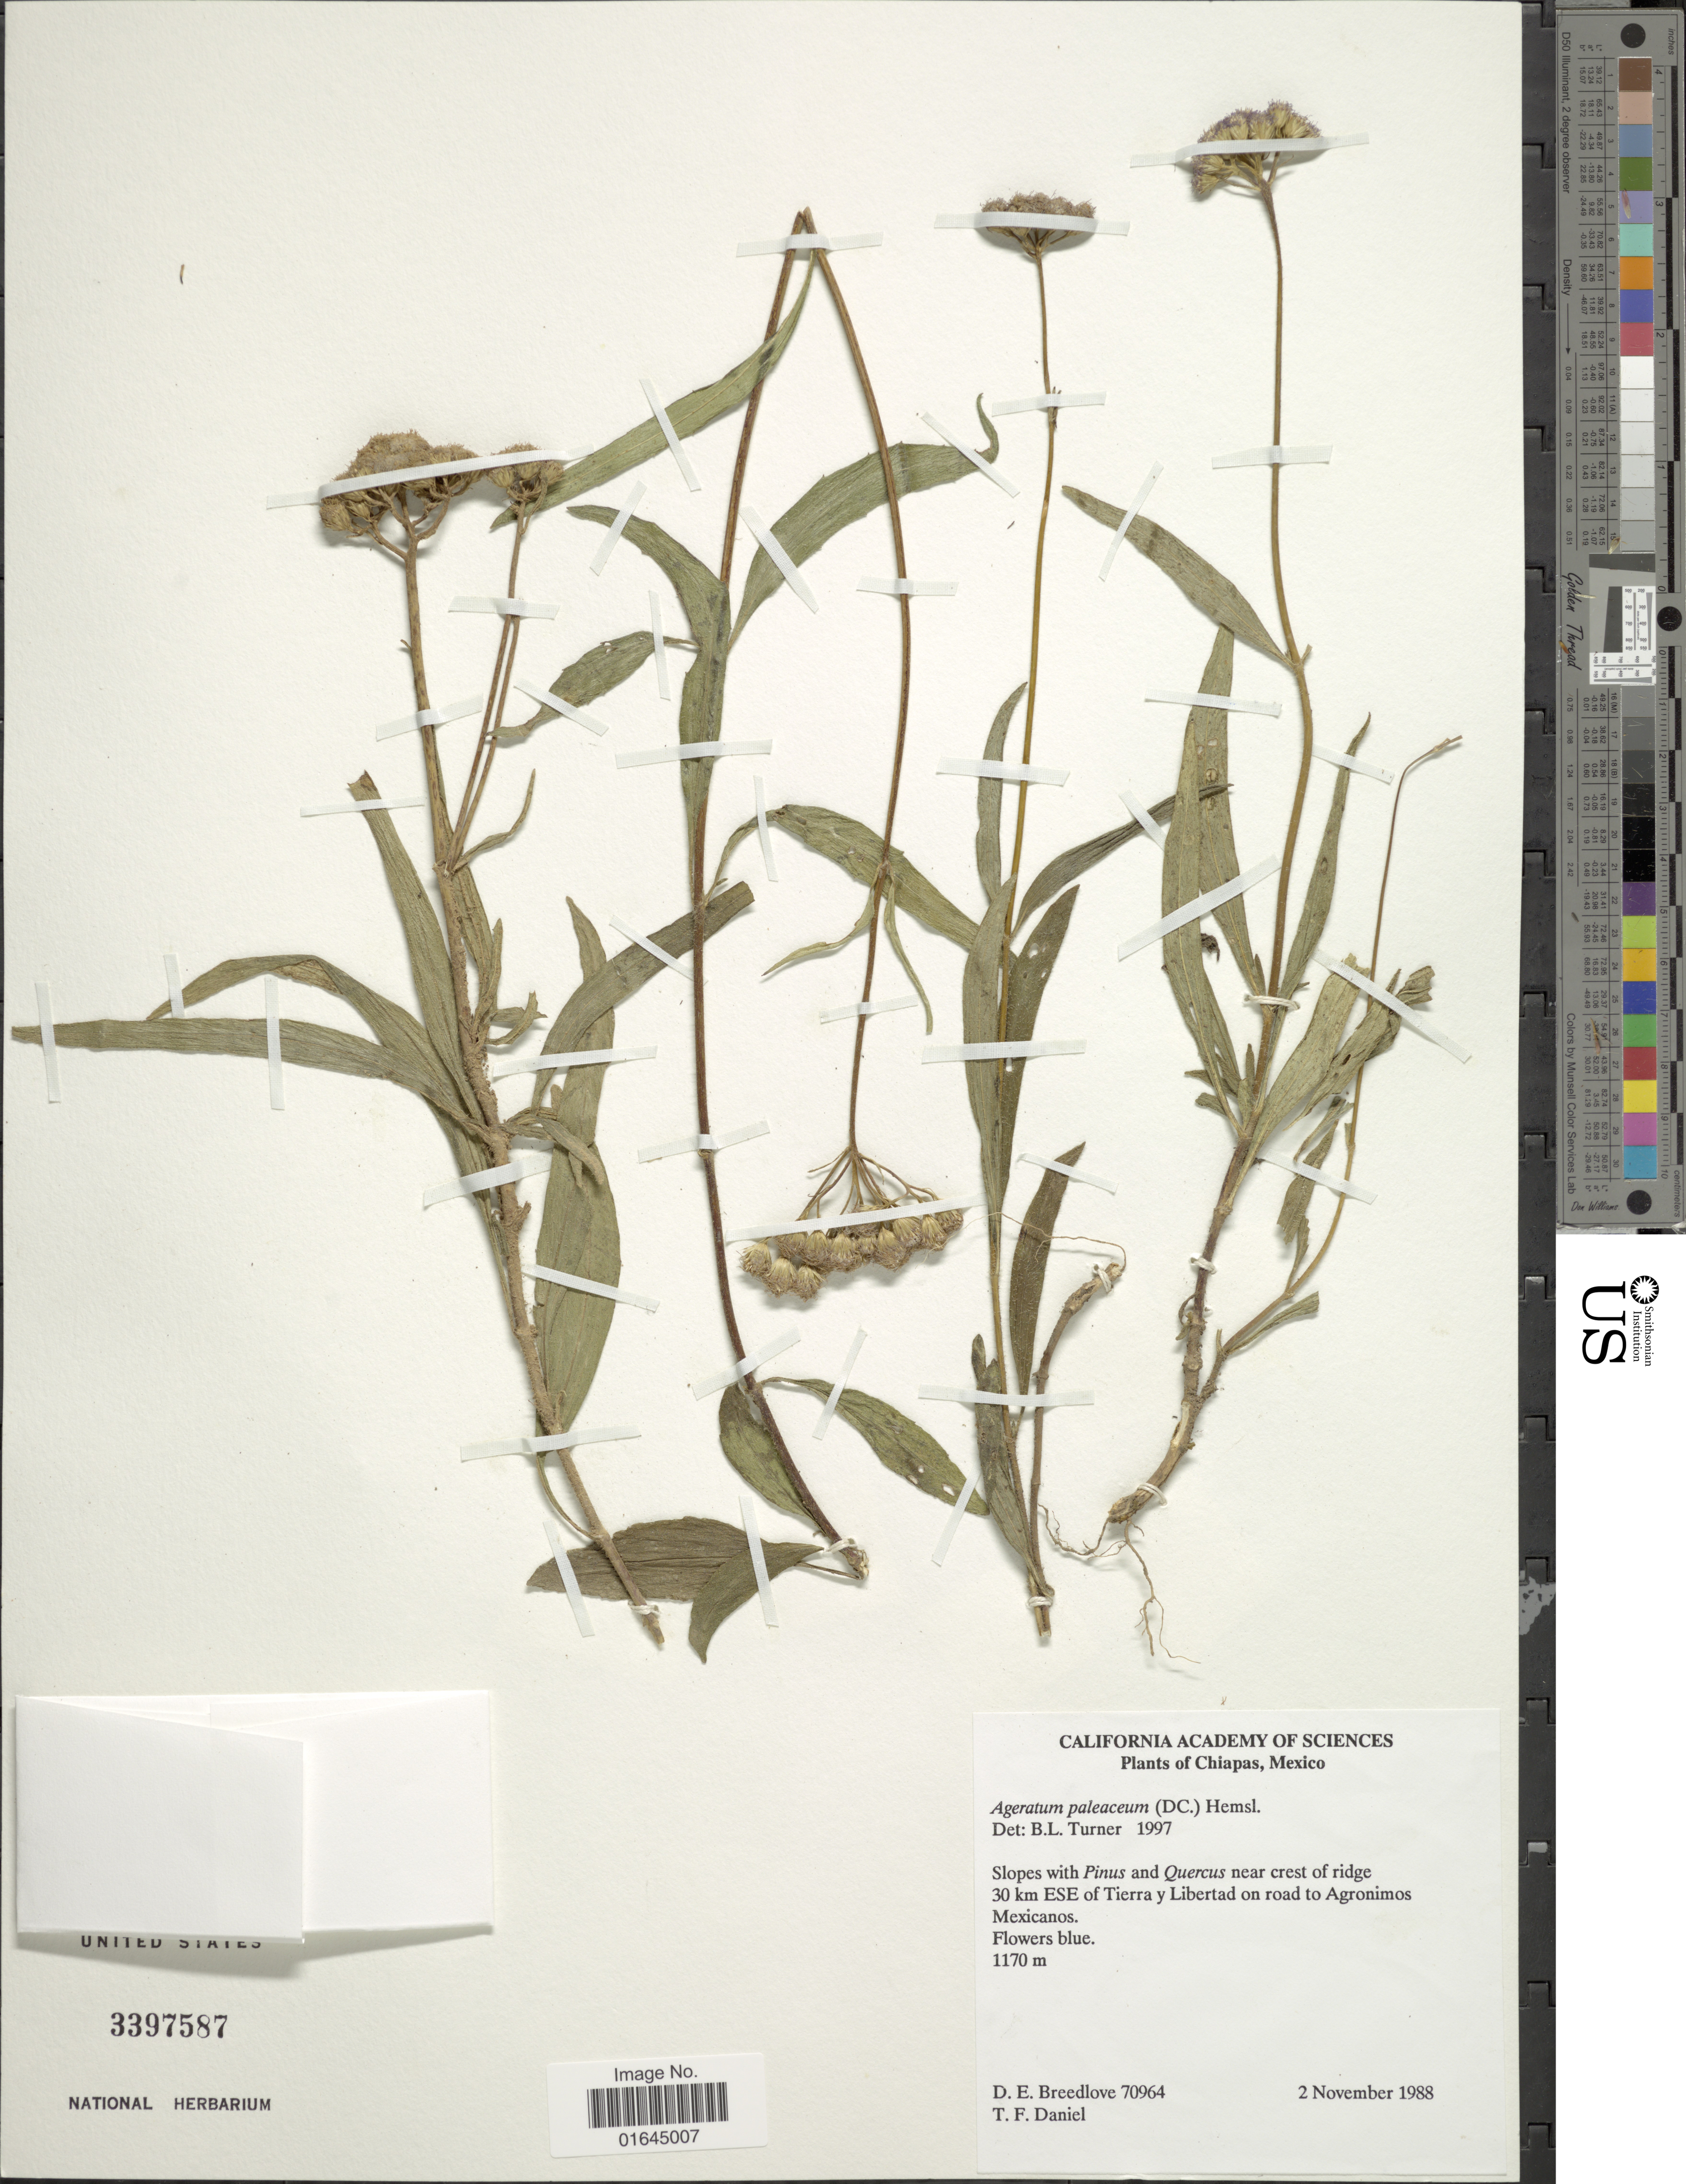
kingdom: Plantae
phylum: Tracheophyta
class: Magnoliopsida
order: Asterales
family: Asteraceae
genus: Ageratum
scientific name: Ageratum paleaceum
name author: (DC.) Hemsl.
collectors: D. E. Breedlove & T. F. Daniel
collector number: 70964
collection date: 1988-11-02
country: Mexico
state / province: Chiapas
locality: Near crest of ridge 30 km ESE of Tierra y Libertad on road to Agronimos, Mexicanos.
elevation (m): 1170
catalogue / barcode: US 3397587